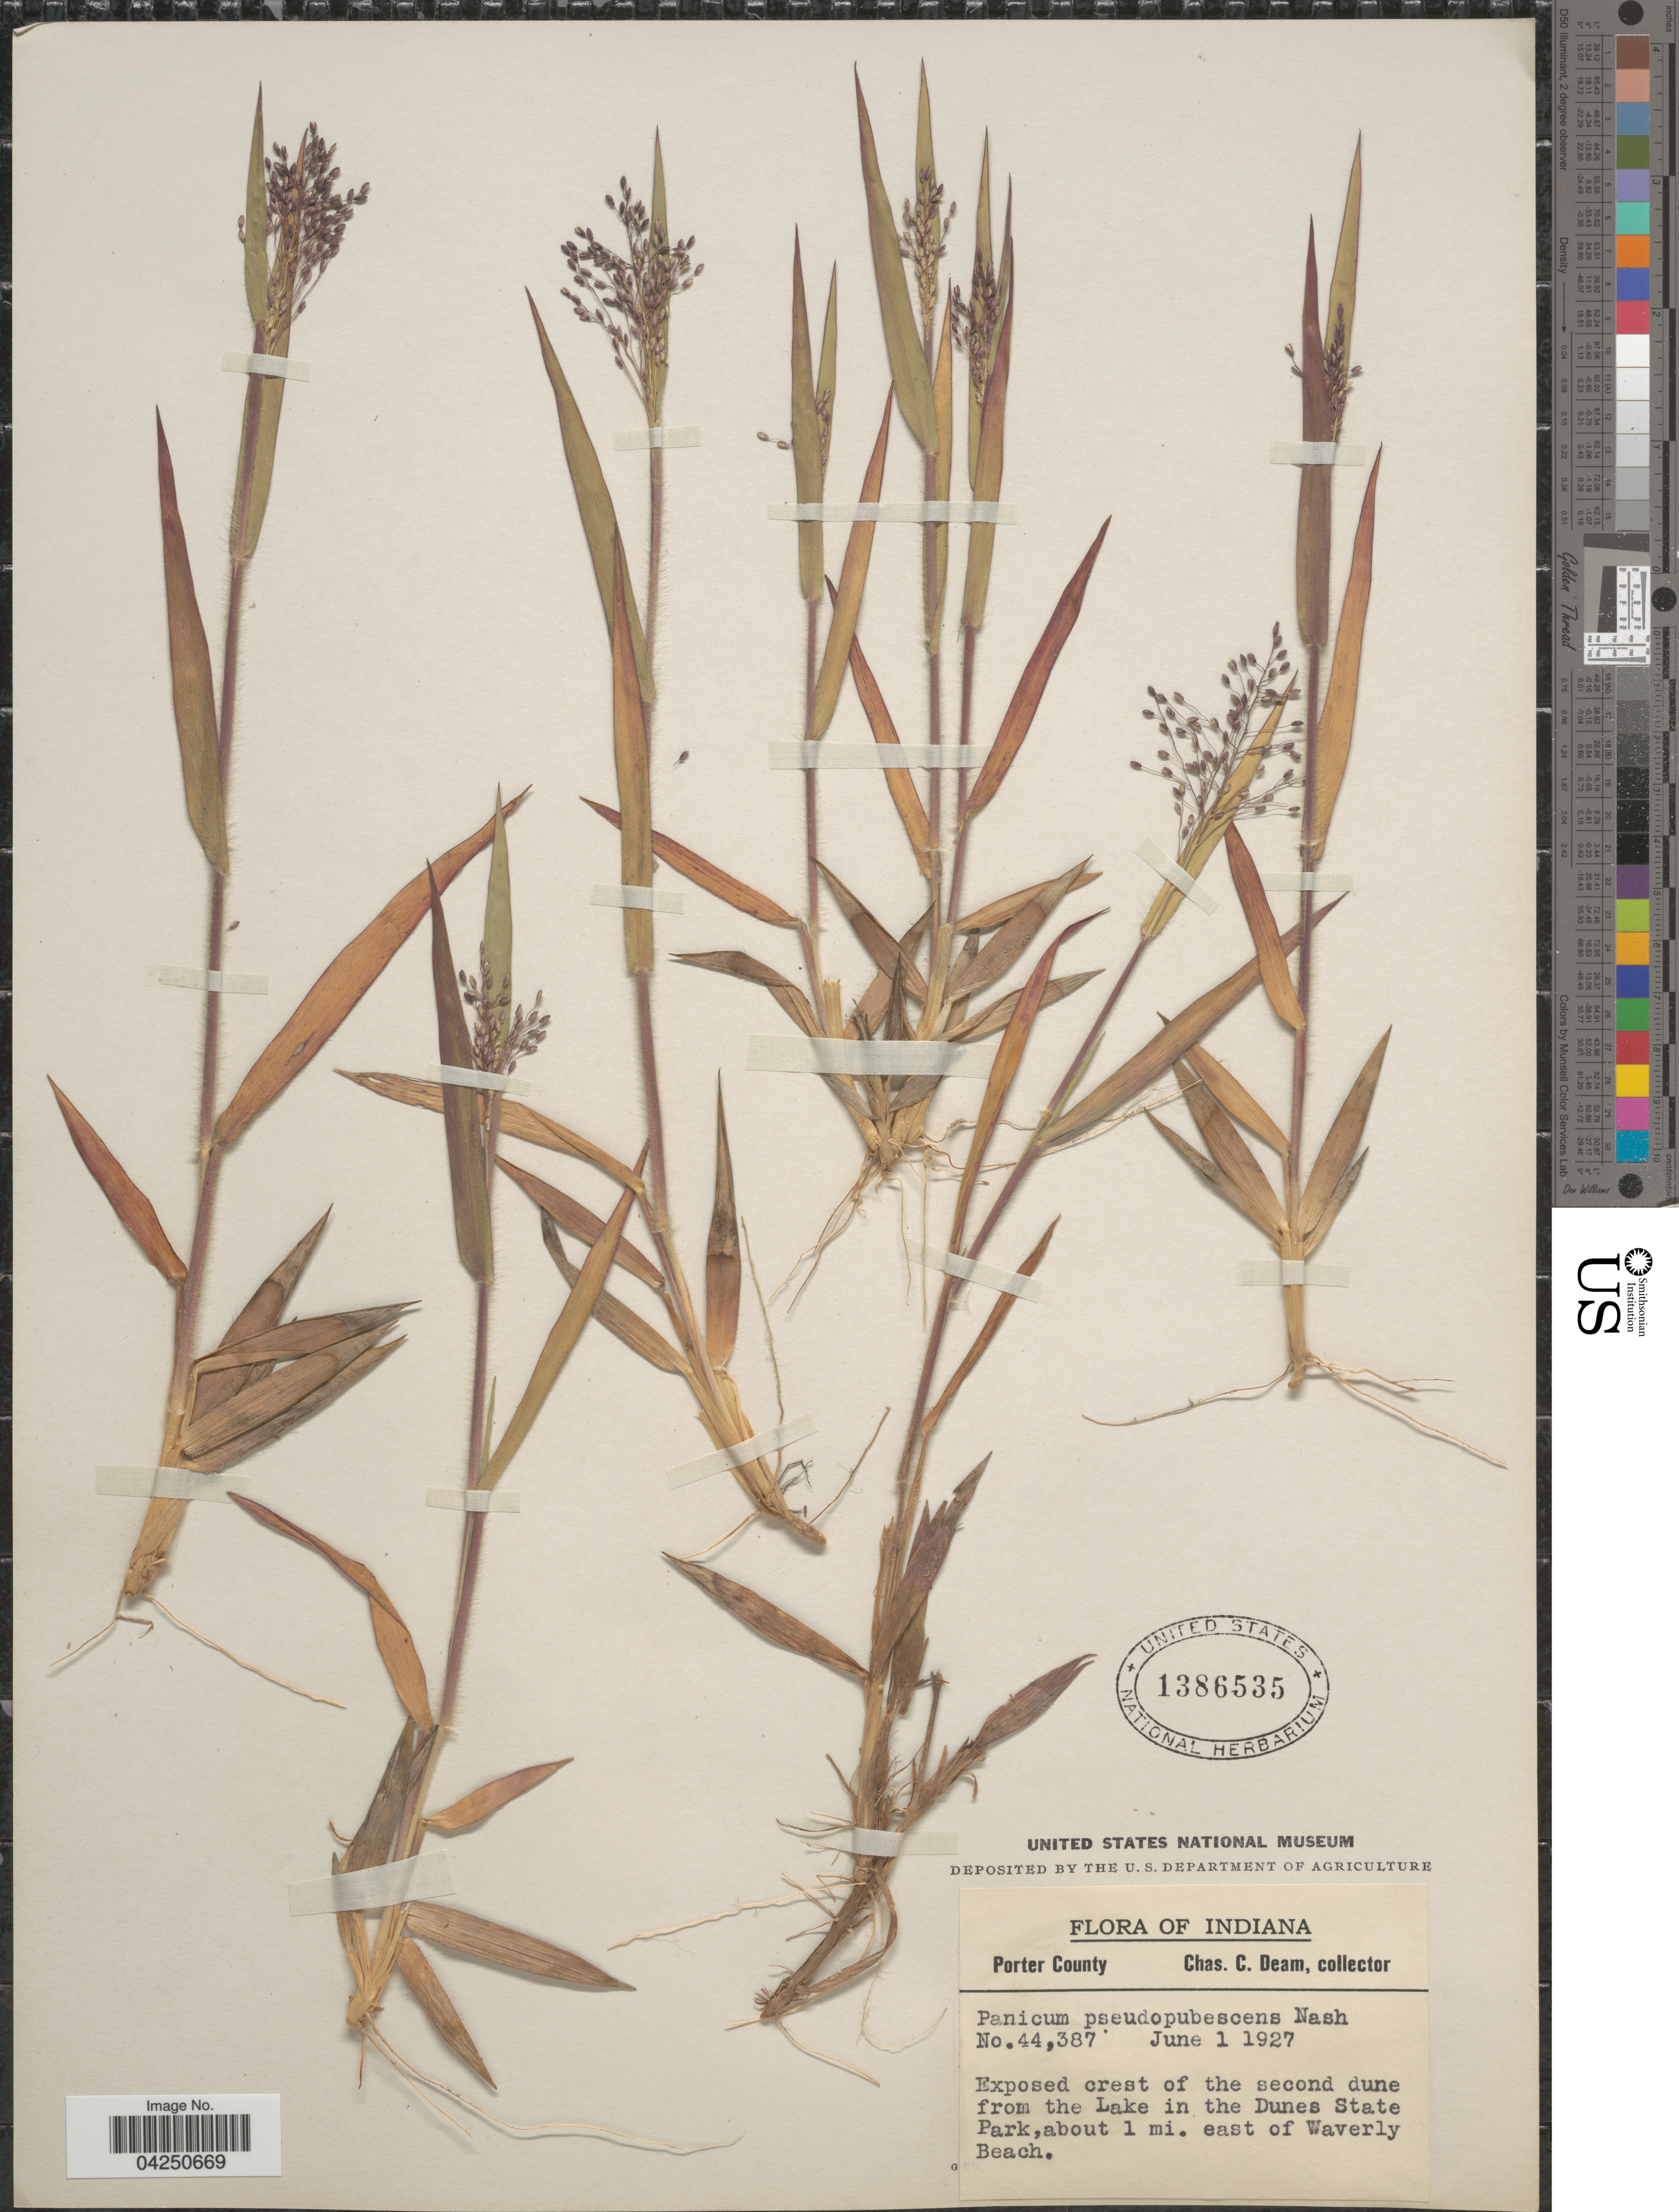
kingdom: Plantae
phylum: Tracheophyta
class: Liliopsida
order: Poales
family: Poaceae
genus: Dichanthelium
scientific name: Dichanthelium acuminatum var. acuminatum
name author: (Sw.) Gould & C.A. Clark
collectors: C. C. Deam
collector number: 44387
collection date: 1927-06-01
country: United States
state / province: Indiana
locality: Porter County. Exposed crest of the second dune from the Lake in the Dunes State Park, about 1 mi. east of Waverly Beach.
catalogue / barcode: US 1386535